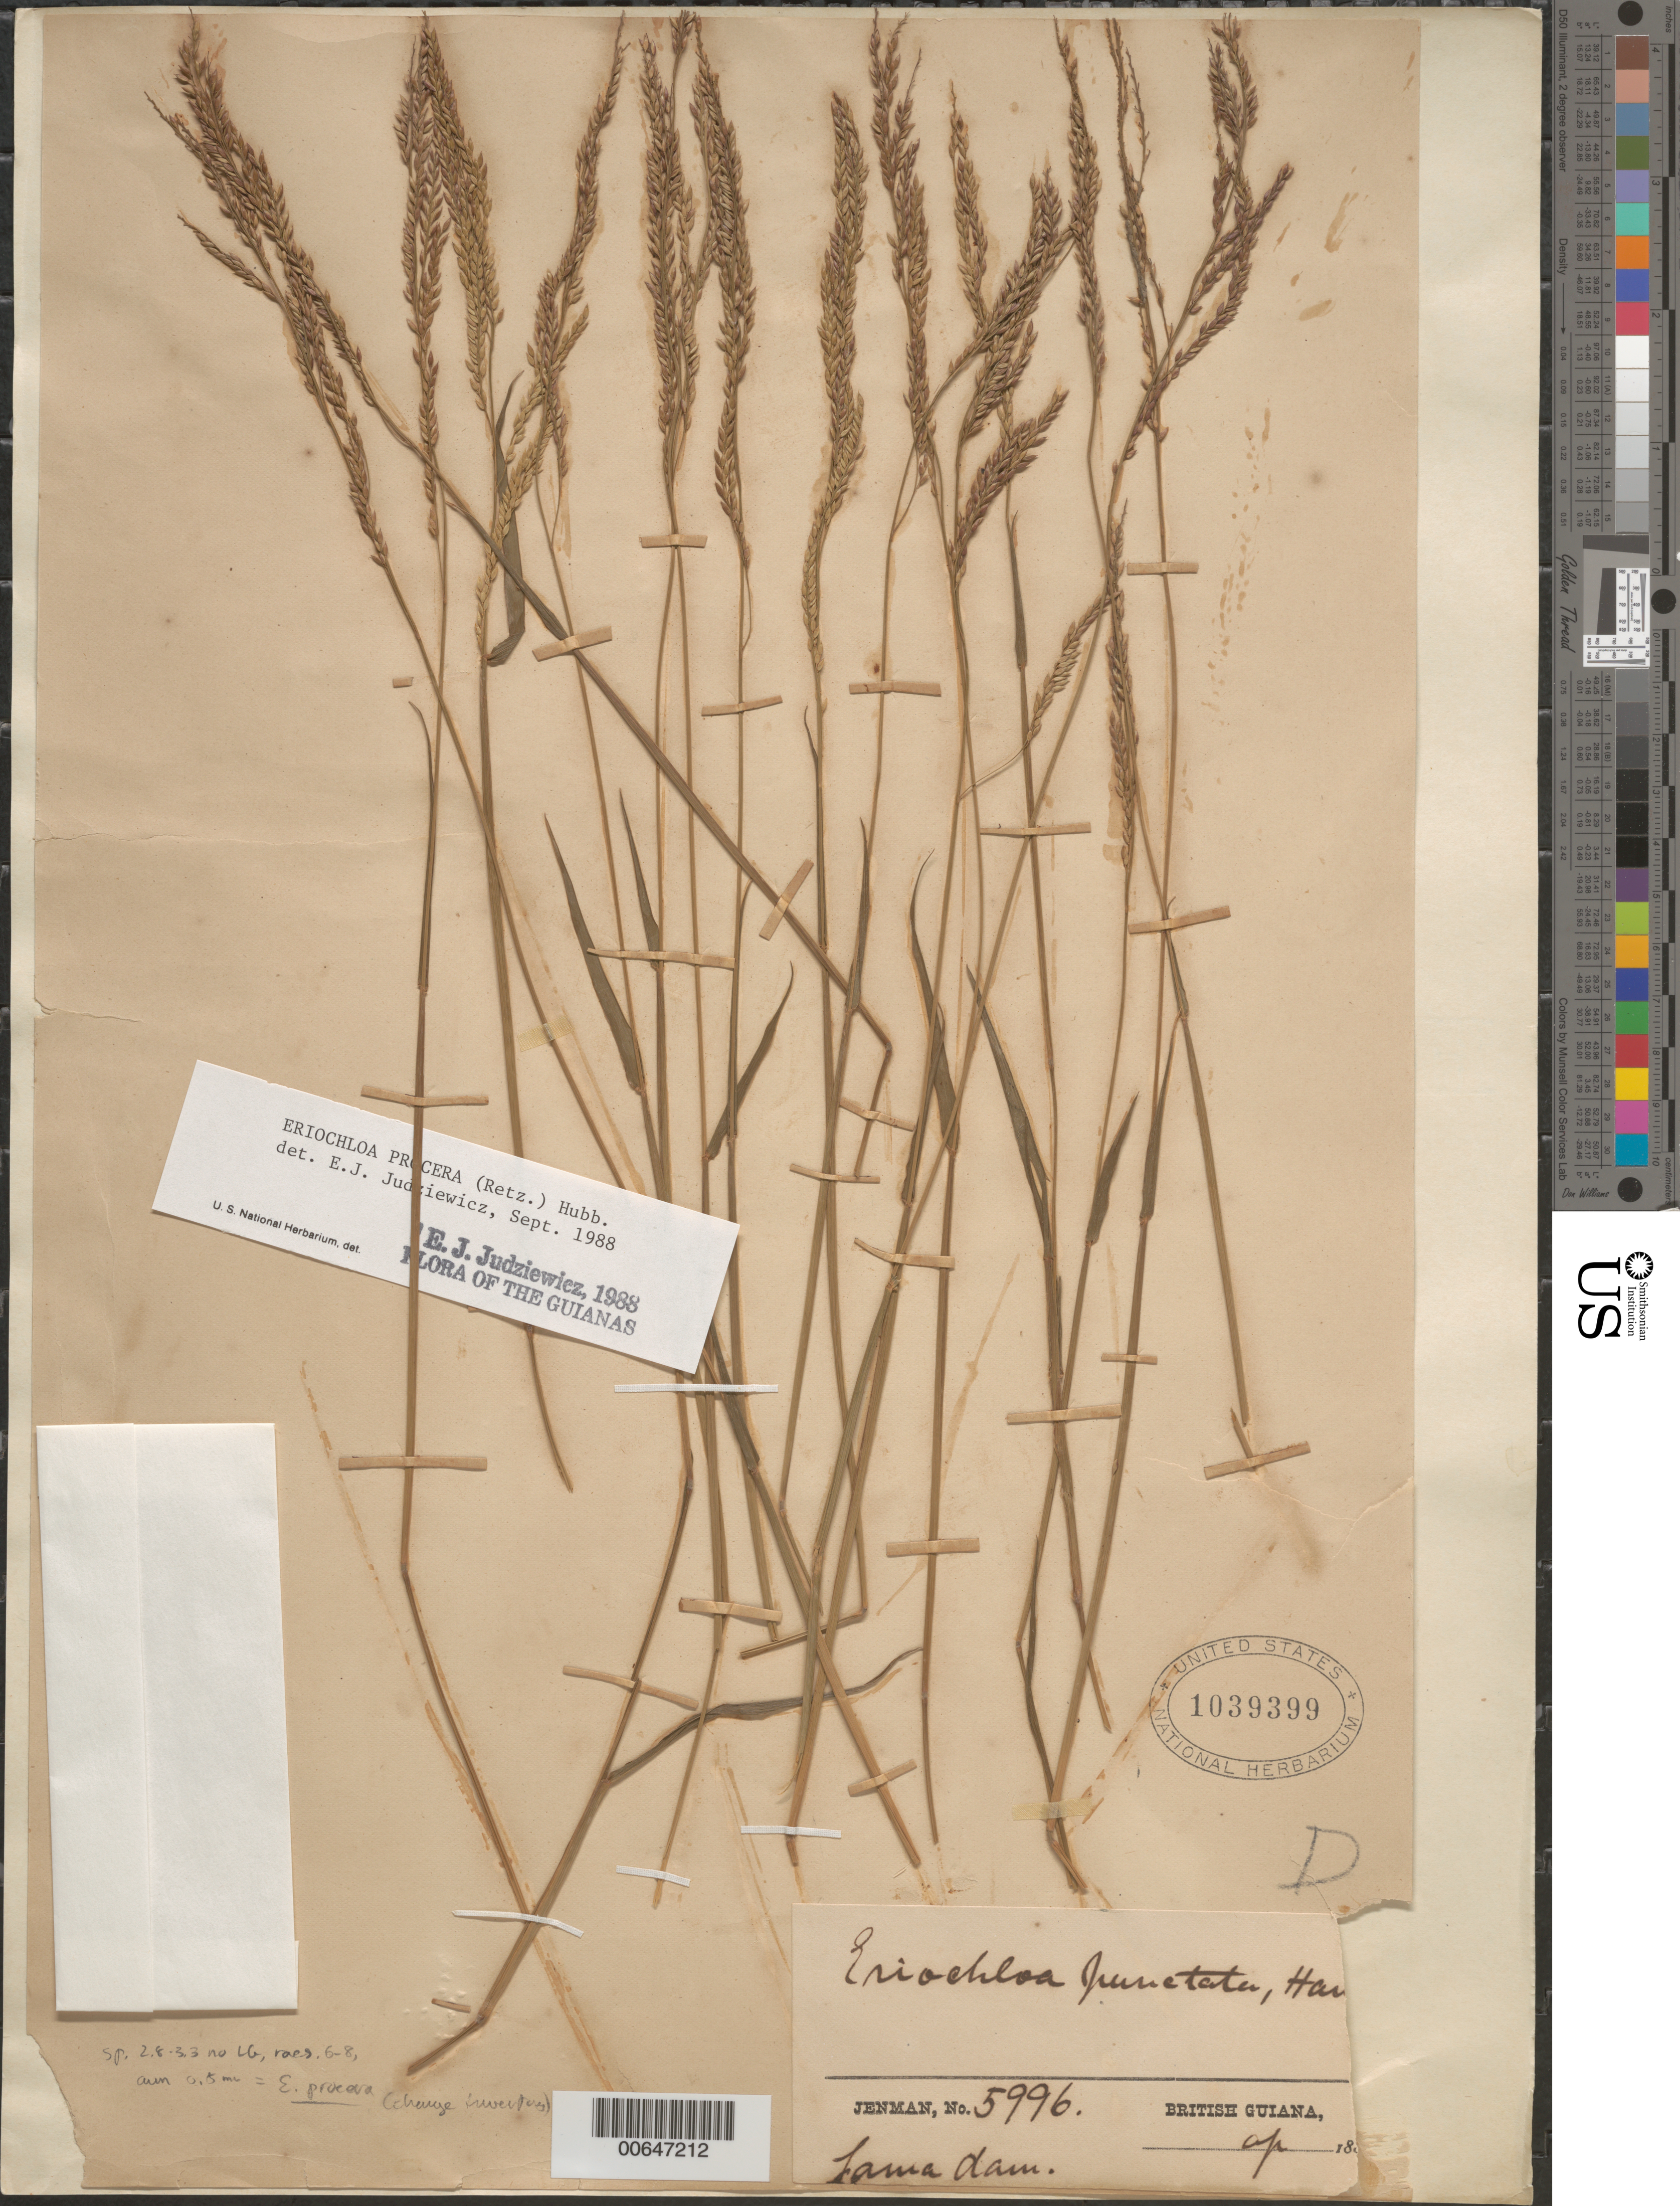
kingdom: Plantae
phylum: Tracheophyta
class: Liliopsida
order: Poales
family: Poaceae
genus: Eriochloa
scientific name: Eriochloa procera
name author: (Retz.) C.E. Hubb.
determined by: Judziewicz, E. J.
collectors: G. S. Jenman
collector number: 5996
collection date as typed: April 1888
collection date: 1888-04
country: Guyana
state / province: Demerara-Mahaica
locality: Lama Dam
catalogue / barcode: US 1039399